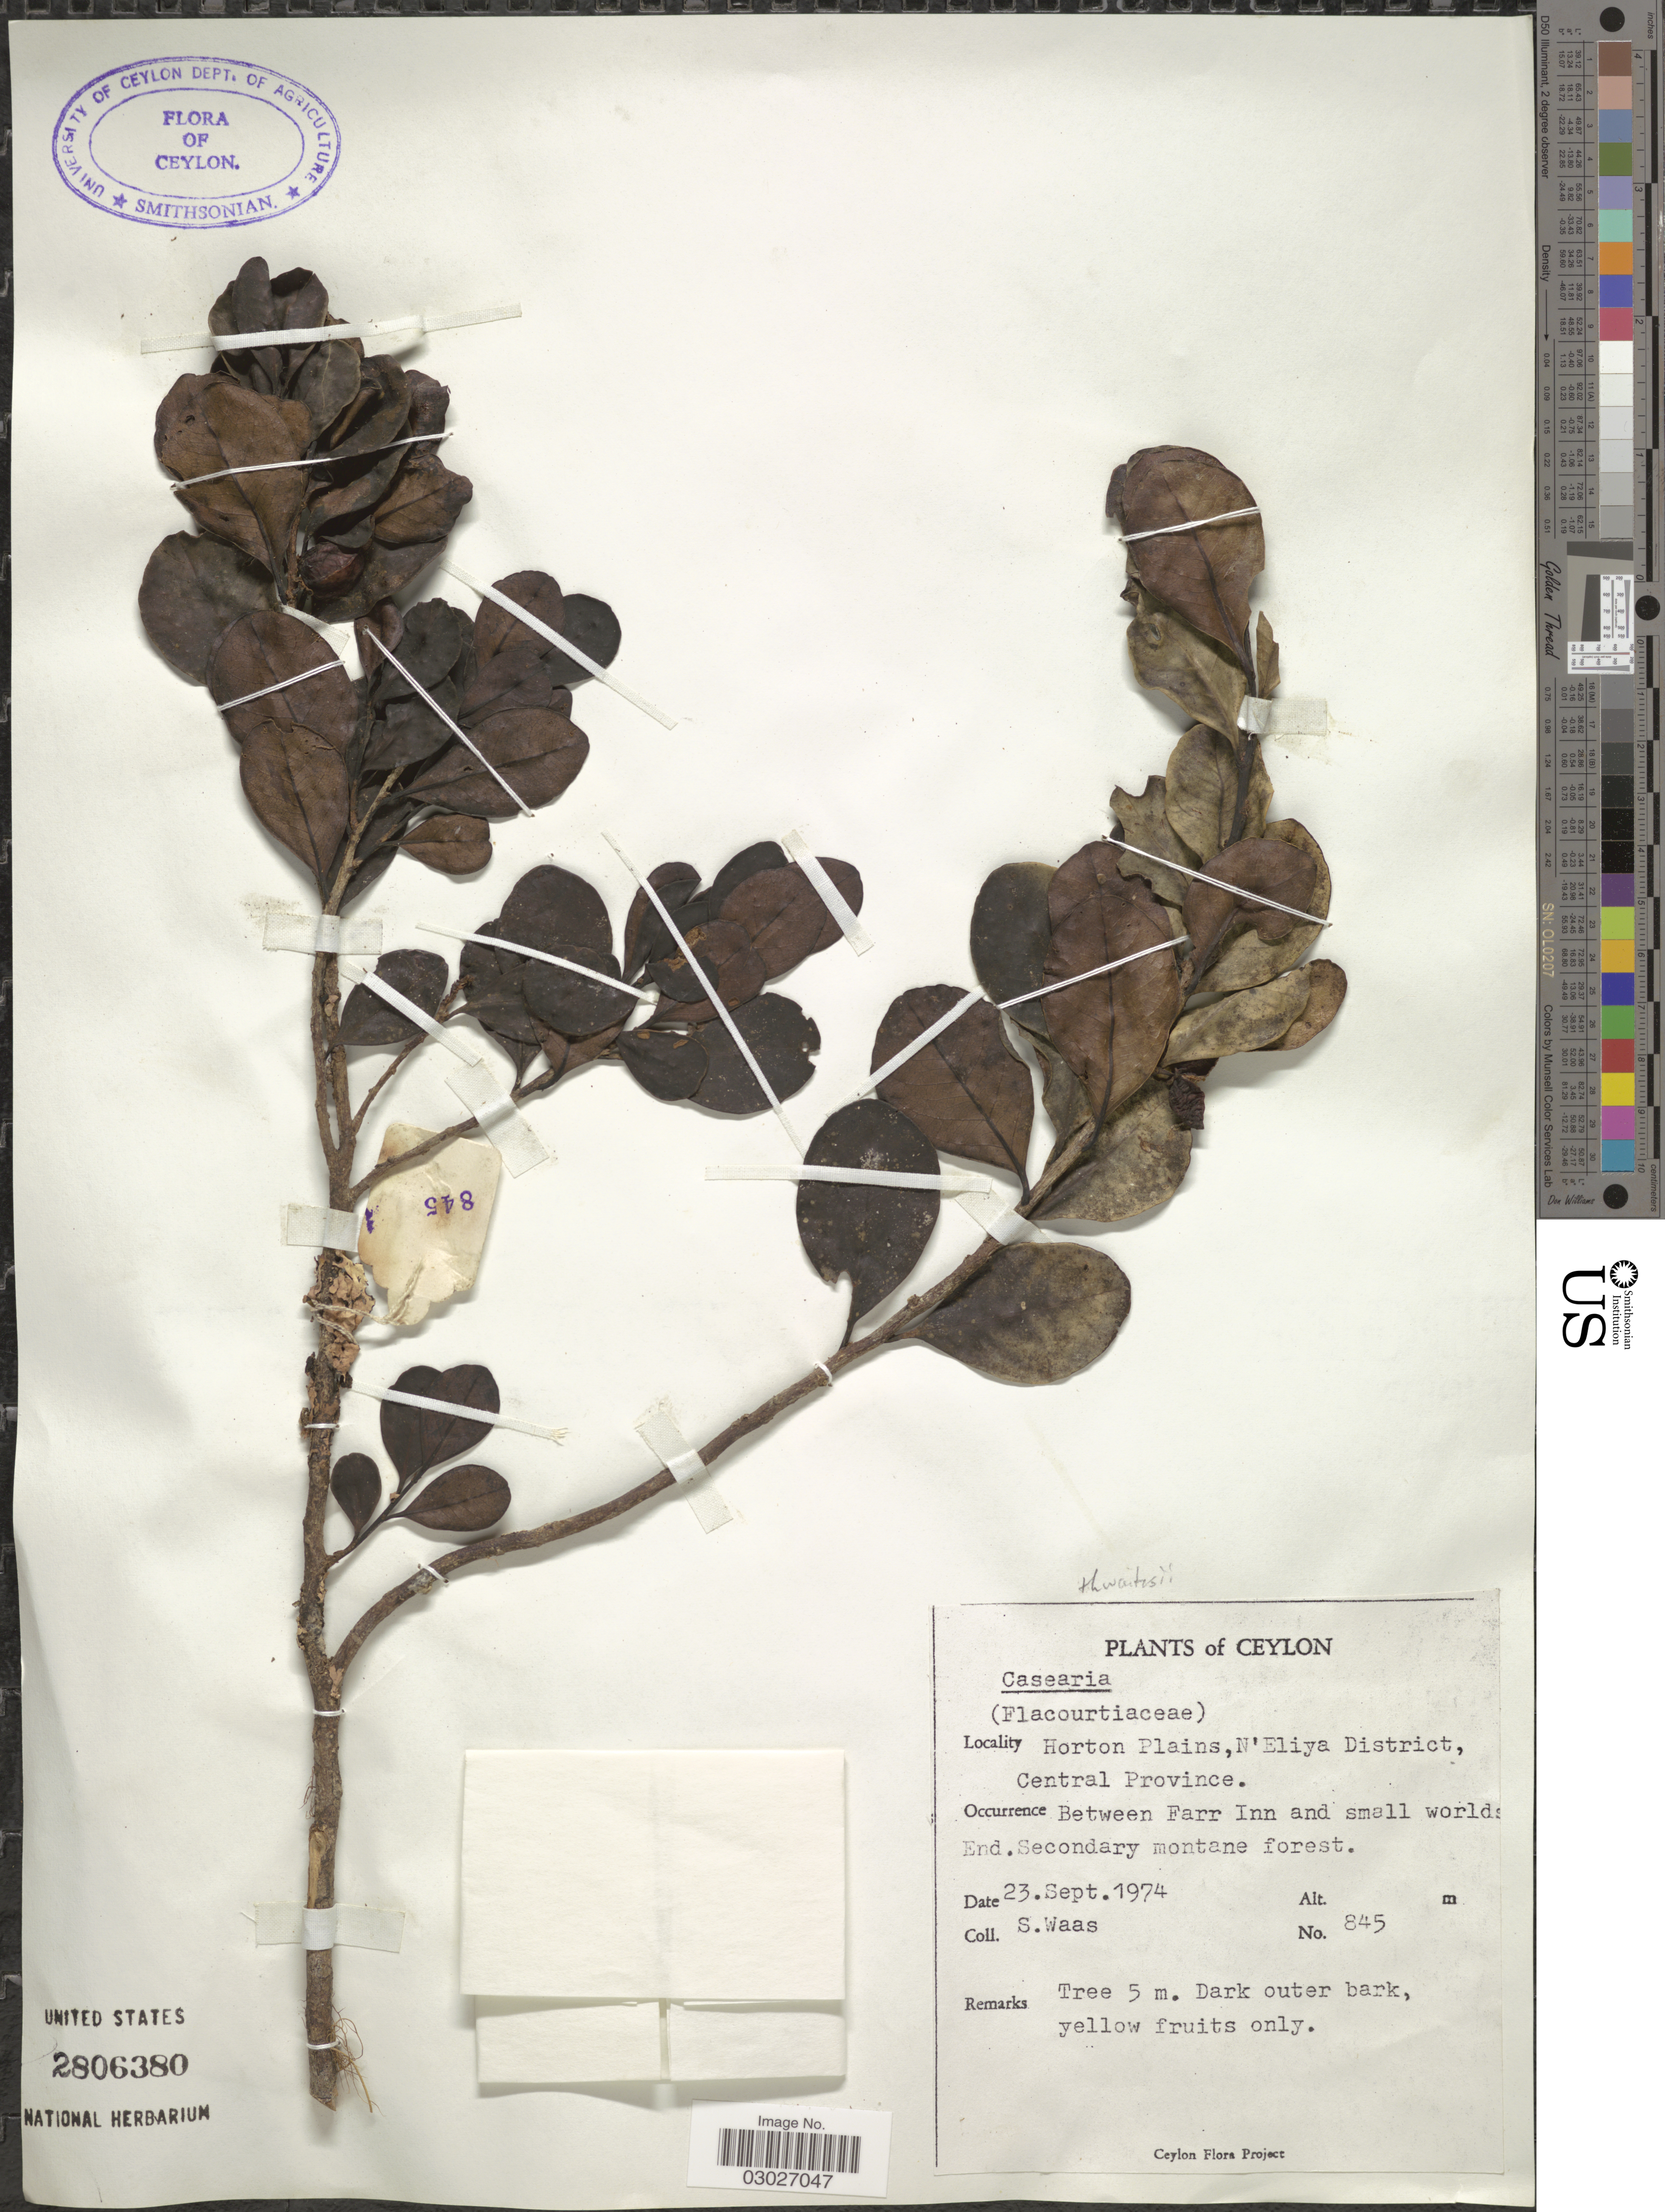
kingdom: Plantae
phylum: Tracheophyta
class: Magnoliopsida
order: Malpighiales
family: Salicaceae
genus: Casearia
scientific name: Casearia sp.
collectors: S. Waas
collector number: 845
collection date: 1974-09-23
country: Sri Lanka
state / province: Central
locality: Ceylon. Horton Plains, N'Eliya District. Between Farr Inn and small worlds End.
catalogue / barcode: US 2806380